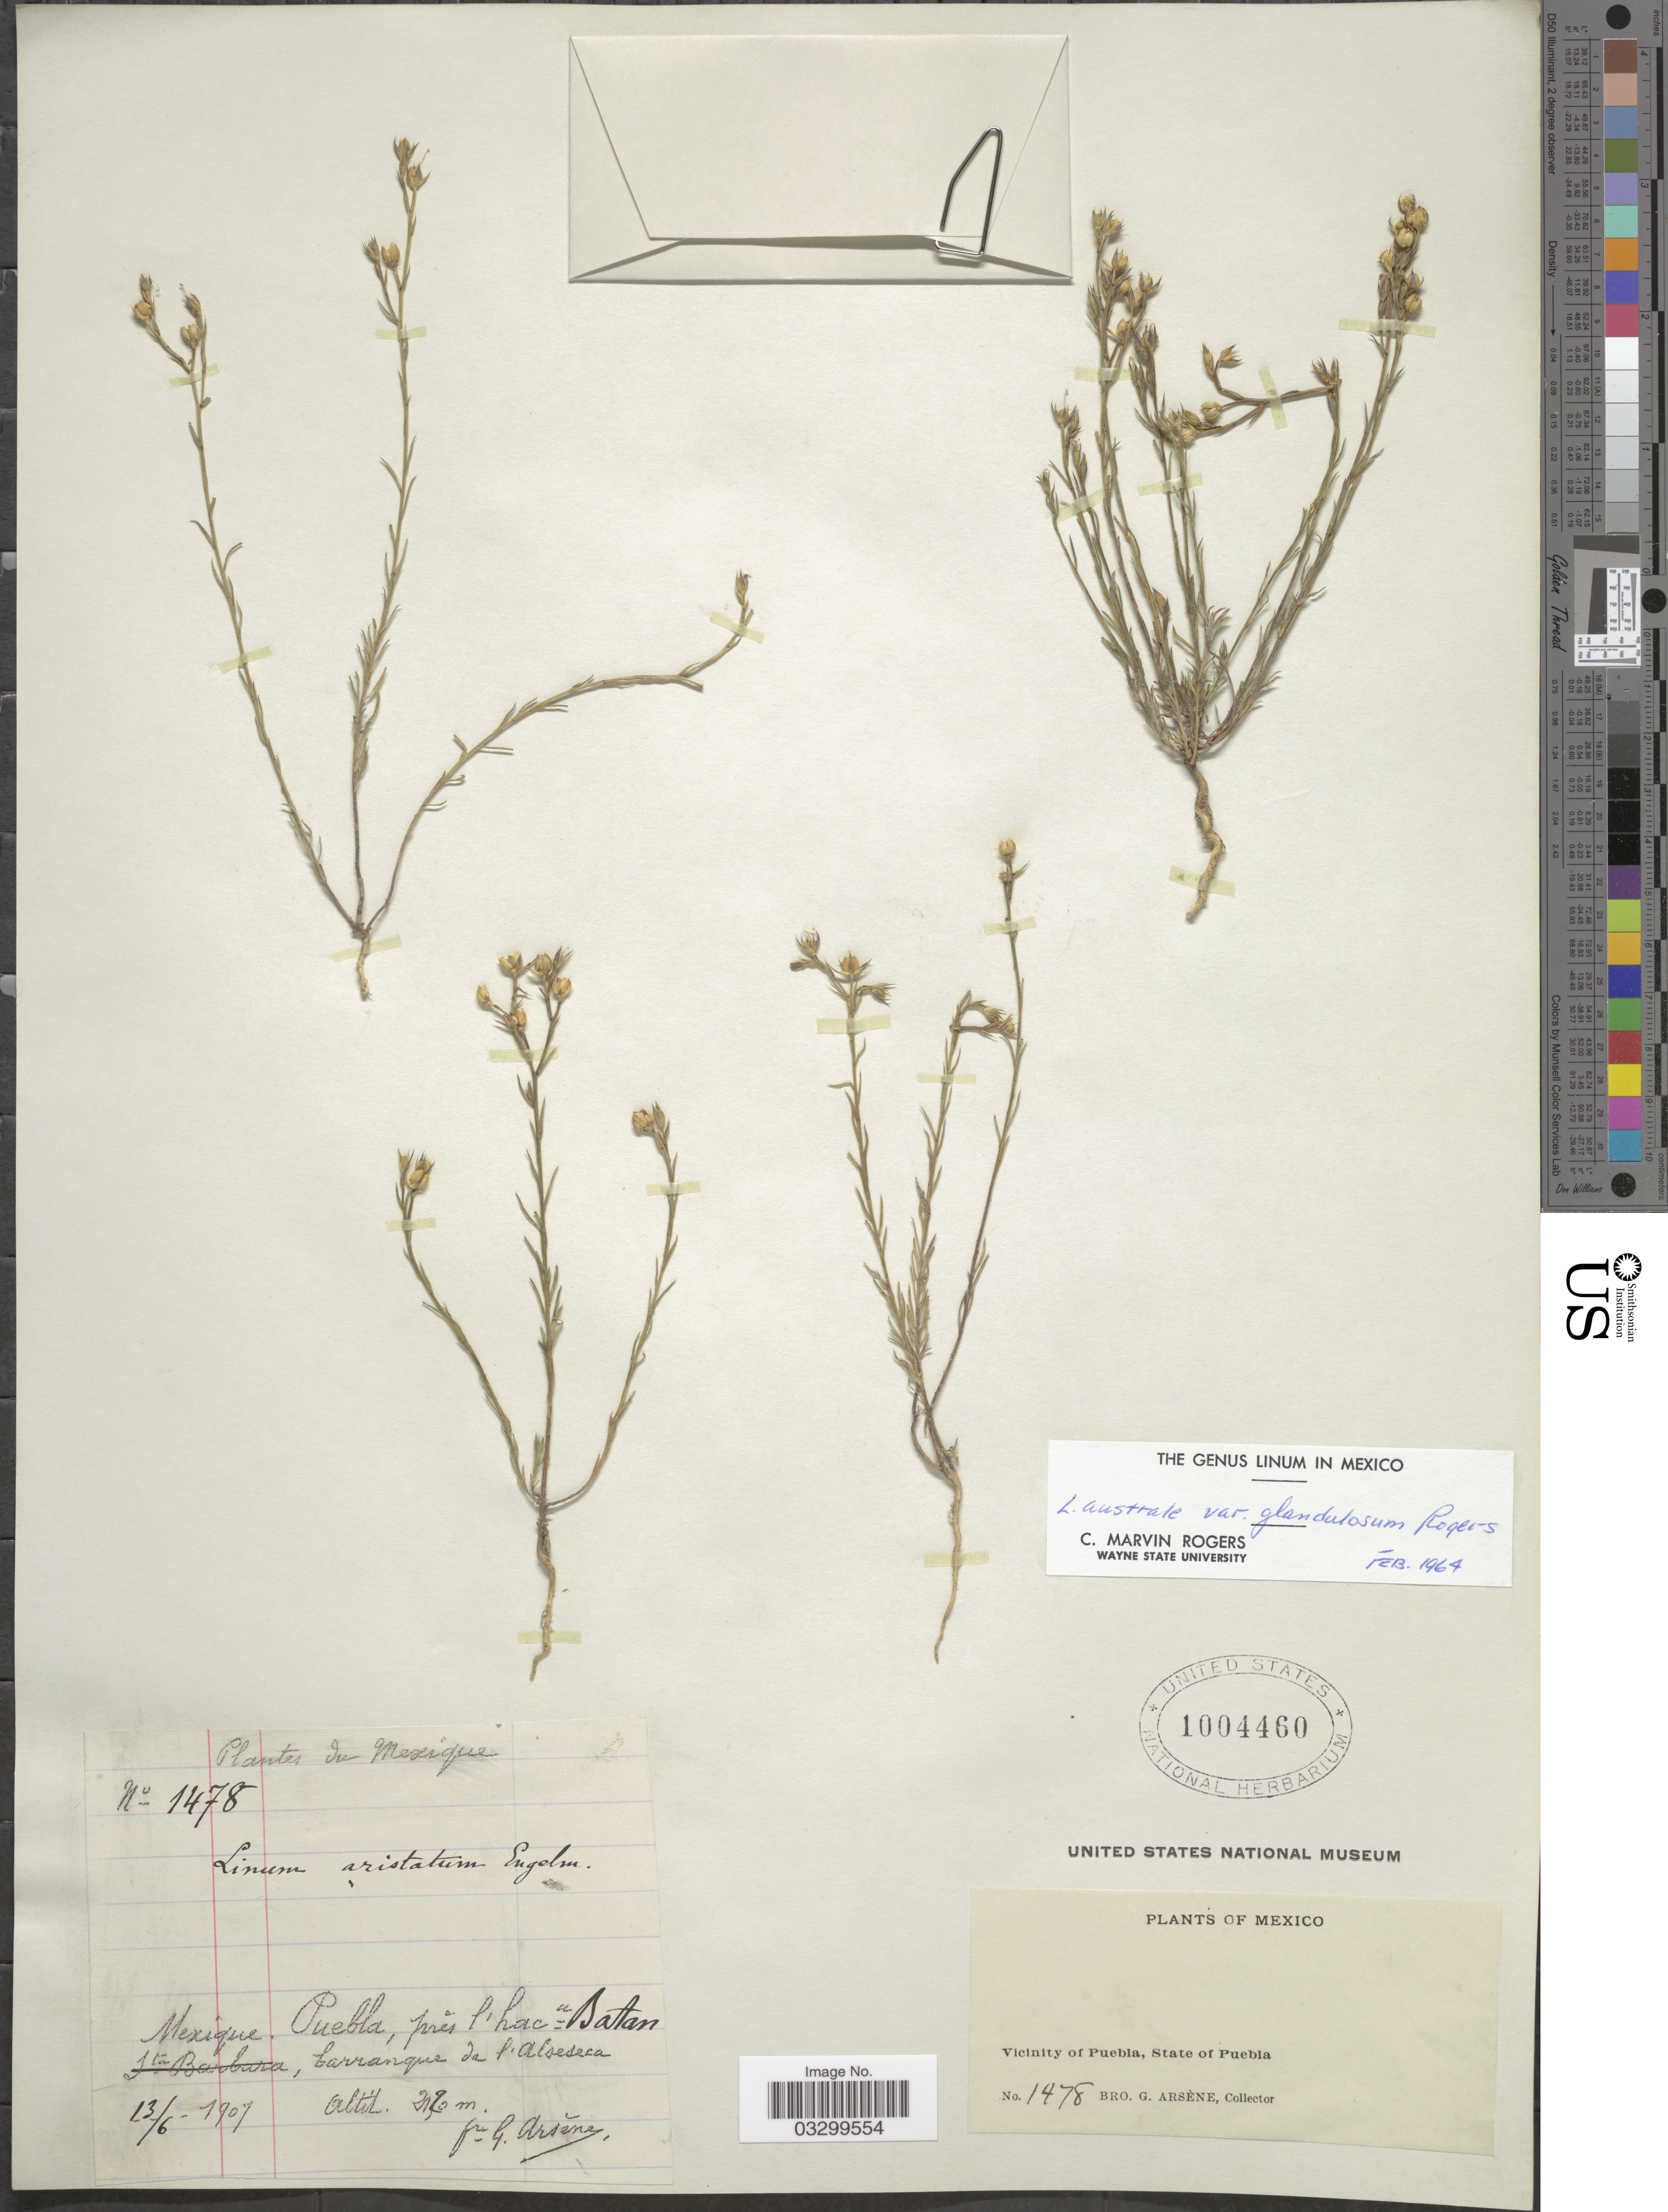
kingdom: Plantae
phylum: Tracheophyta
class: Magnoliopsida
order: Malpighiales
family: Linaceae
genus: Linum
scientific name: Linum australe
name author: A. Heller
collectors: Bro. G. Arsène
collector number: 1478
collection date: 1907-06-13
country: Mexico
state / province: Puebla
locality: Vicinity of Puebla. Prés l'haca Batan, barranque de l'Alseseca.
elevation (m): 2120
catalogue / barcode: US 1004460